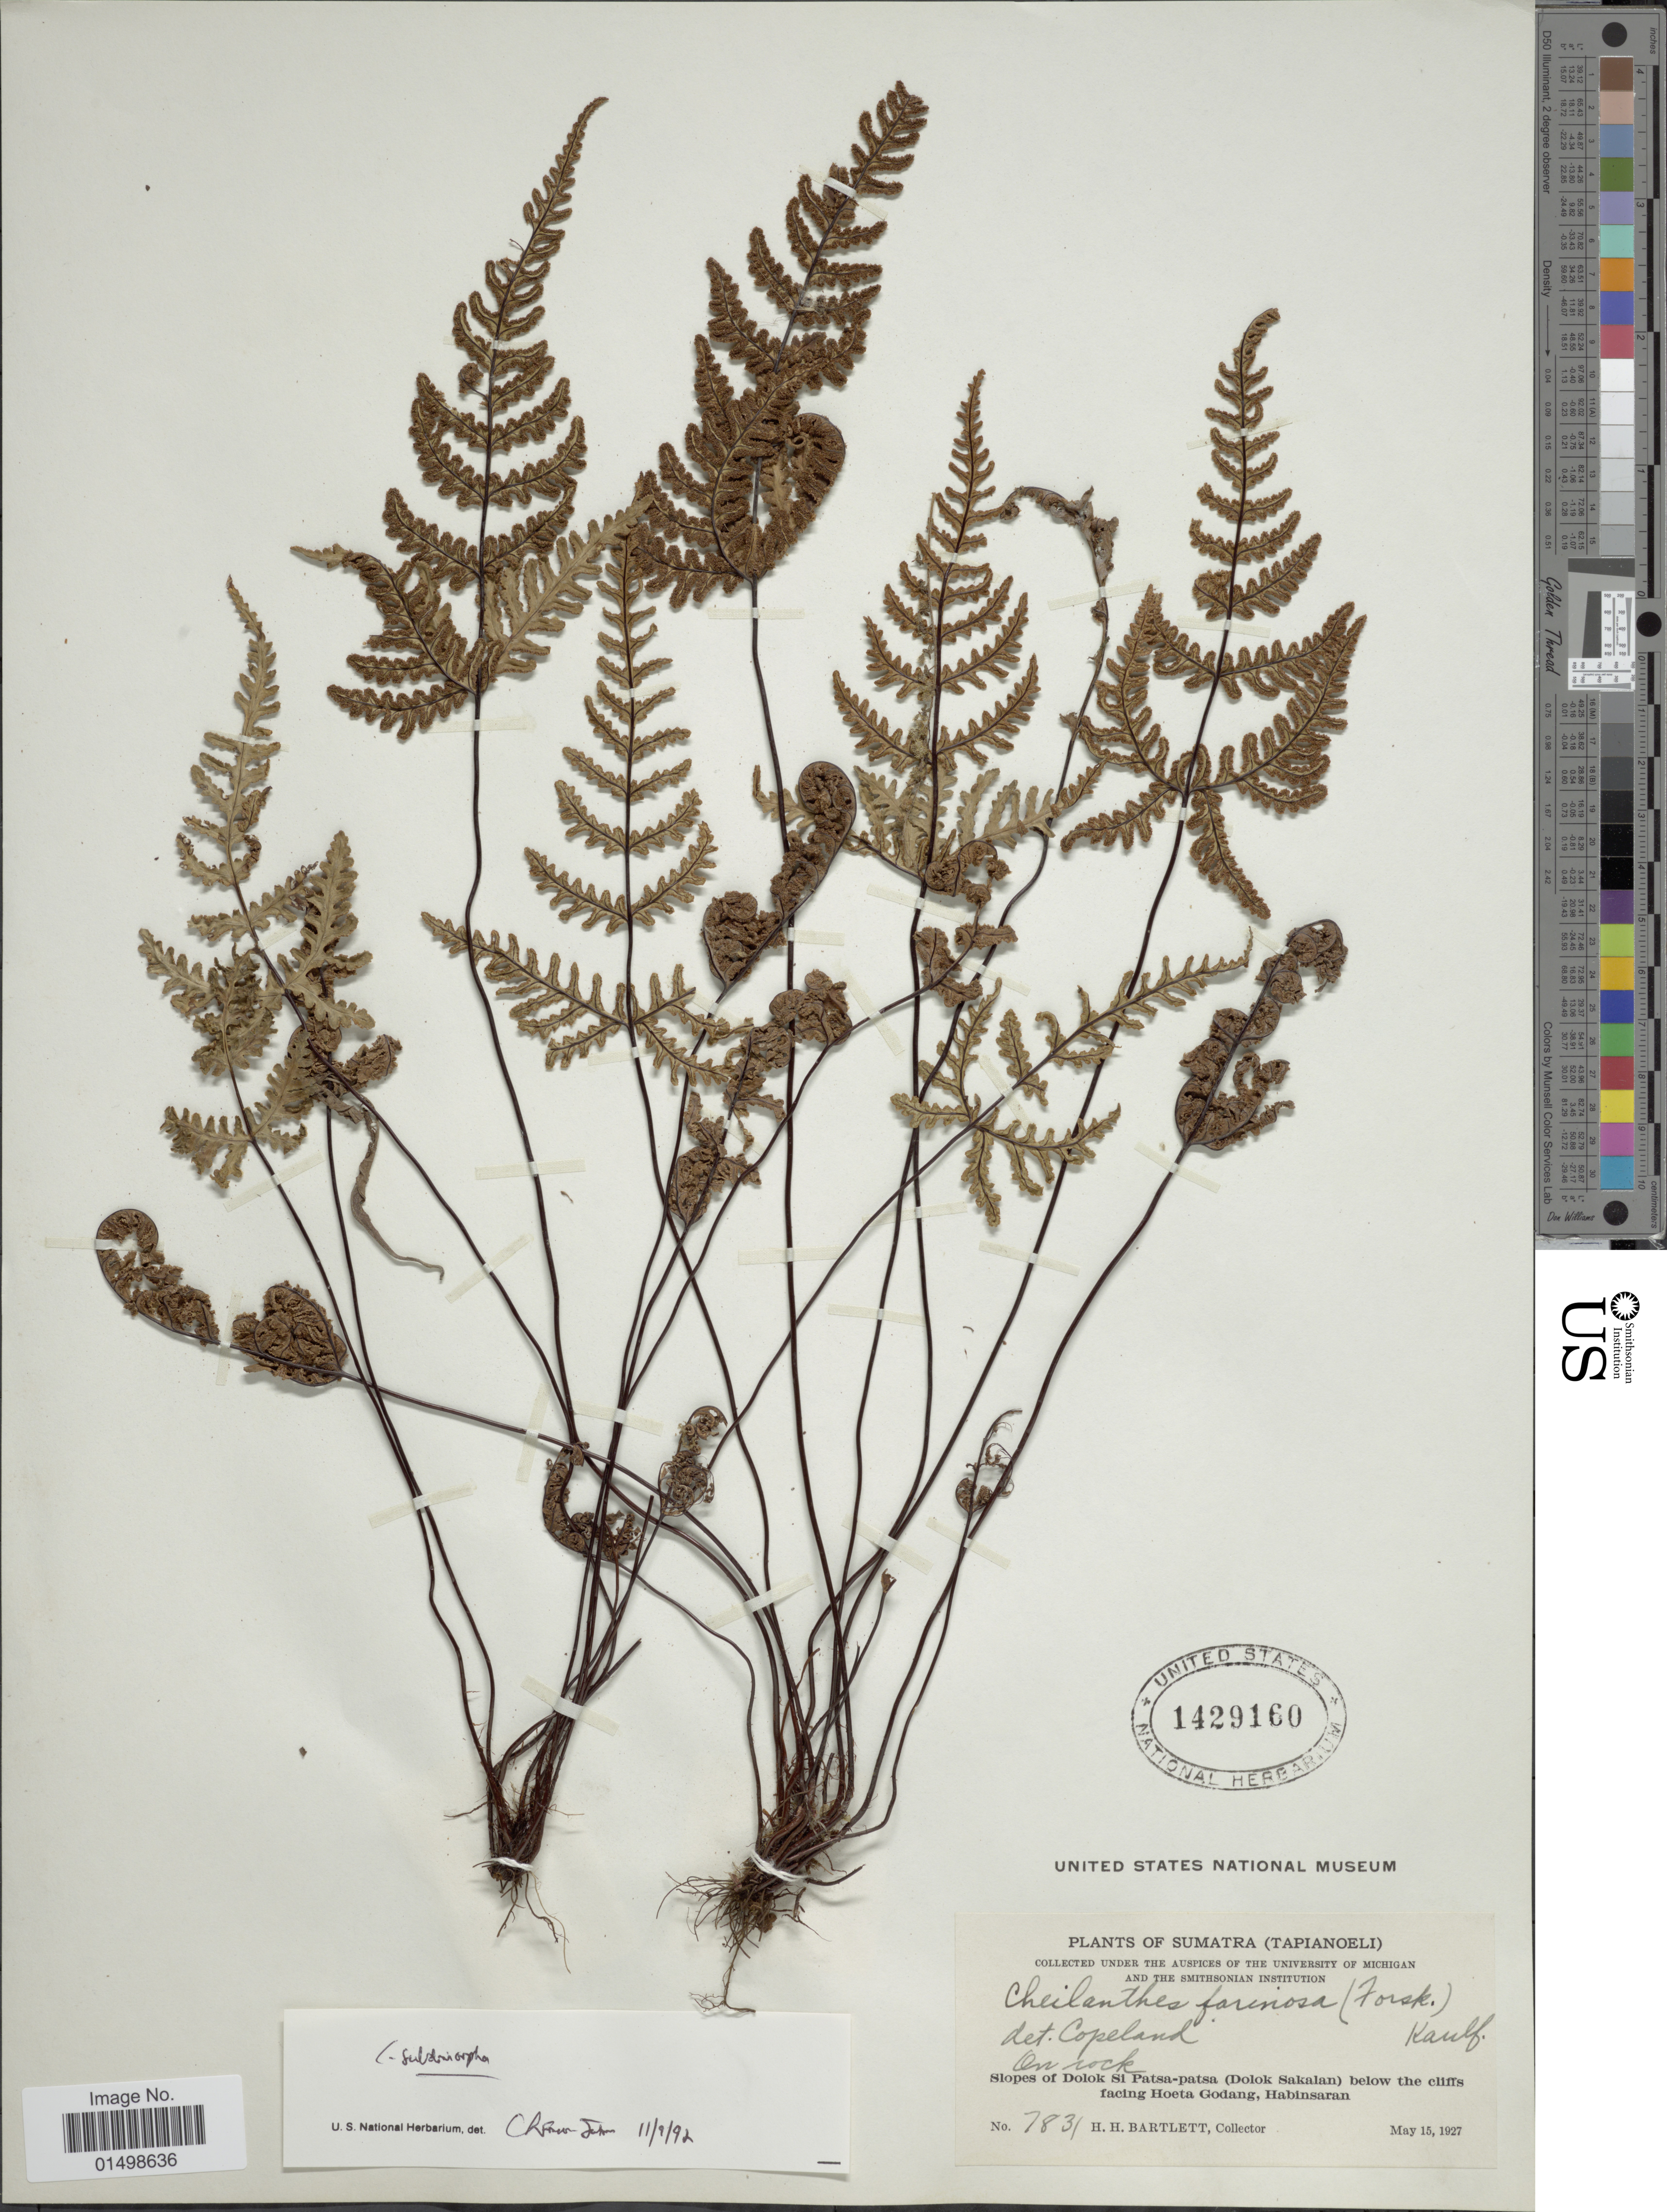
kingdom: Plantae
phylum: Tracheophyta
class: Polypodiopsida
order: Polypodiales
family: Pteridaceae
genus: Aleuritopteris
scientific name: Aleuritopteris farinosa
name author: (Forssk.) Fée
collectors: H. H. Bartlett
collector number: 7831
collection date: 1927-05-15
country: Indonesia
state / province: Sumatra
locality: (Tapianoeli) slopes of Dolok Si Patsa-patsa (Dolok Sakalan) below the cliffs facing Hoeta Godang, Habinsaran.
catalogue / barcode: US 1429160